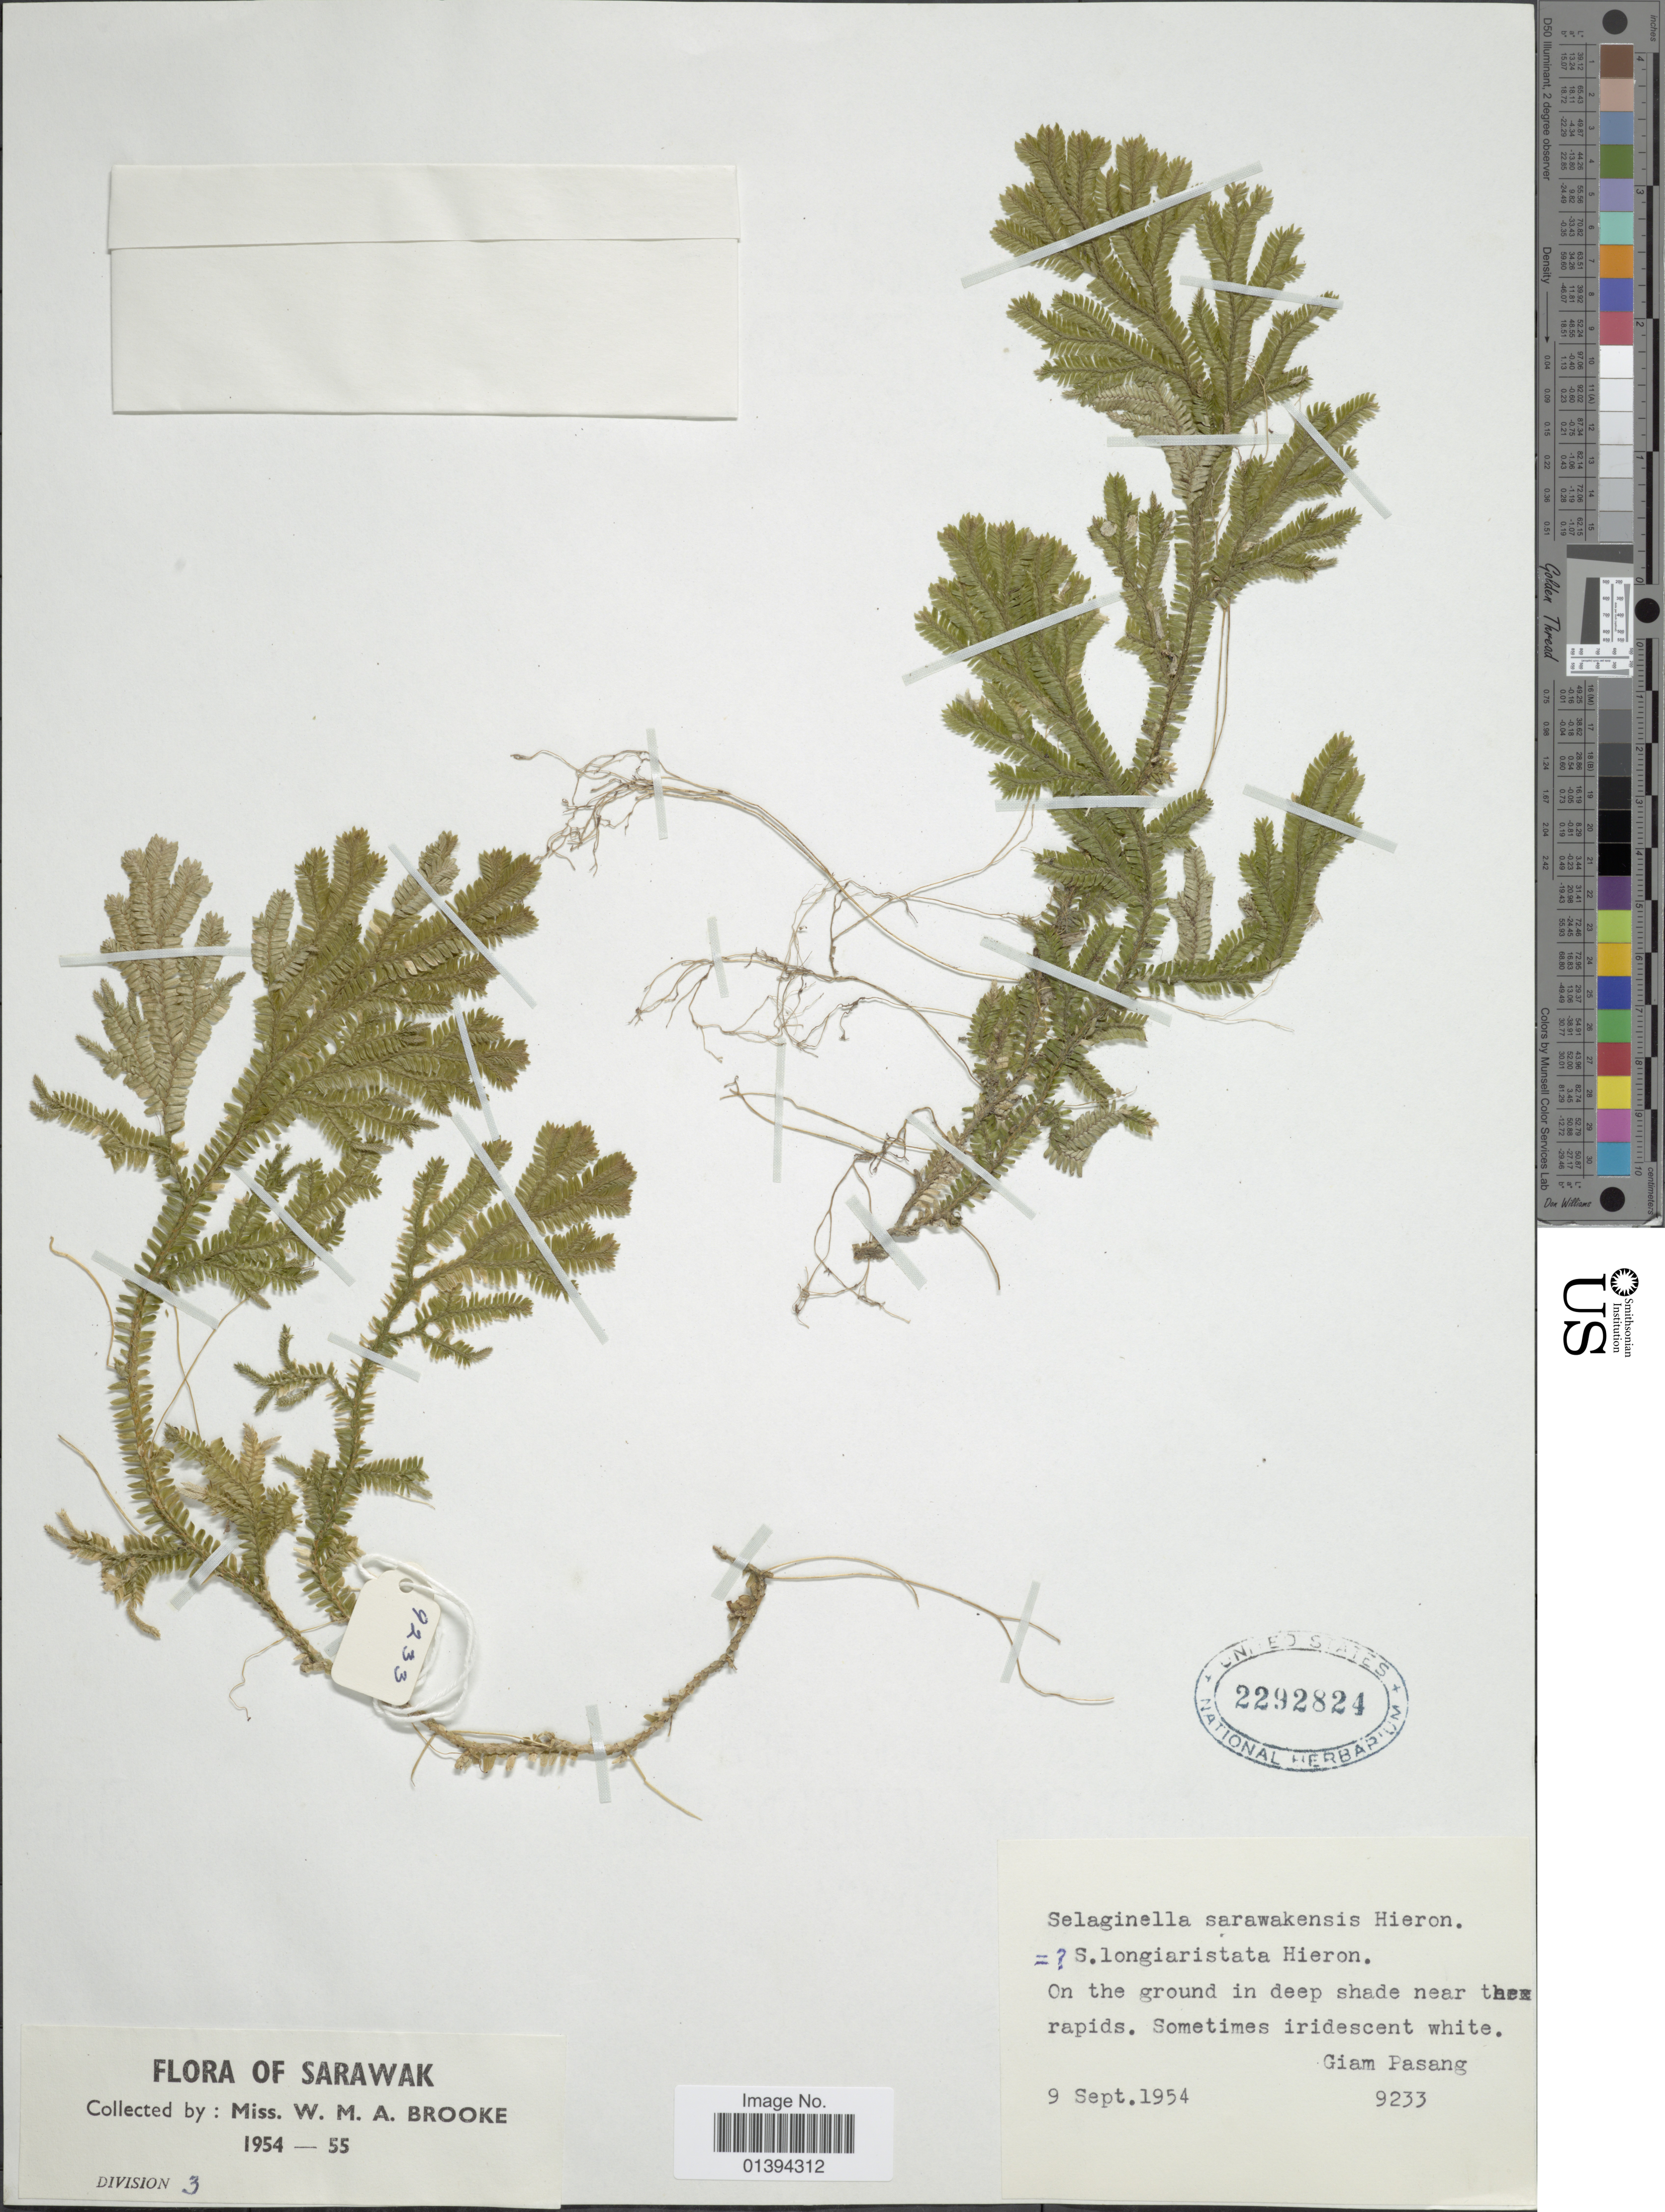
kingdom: Plantae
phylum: Tracheophyta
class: Lycopodiopsida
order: Selaginellales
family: Selaginellaceae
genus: Selaginella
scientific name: Selaginella sarawakensis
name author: Hieron.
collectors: W. Brooke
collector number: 9233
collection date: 1954-09-09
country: Malaysia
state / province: Sarawak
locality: On the ground in deep shade near the rapids, Giam Pasang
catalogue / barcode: US 2292824